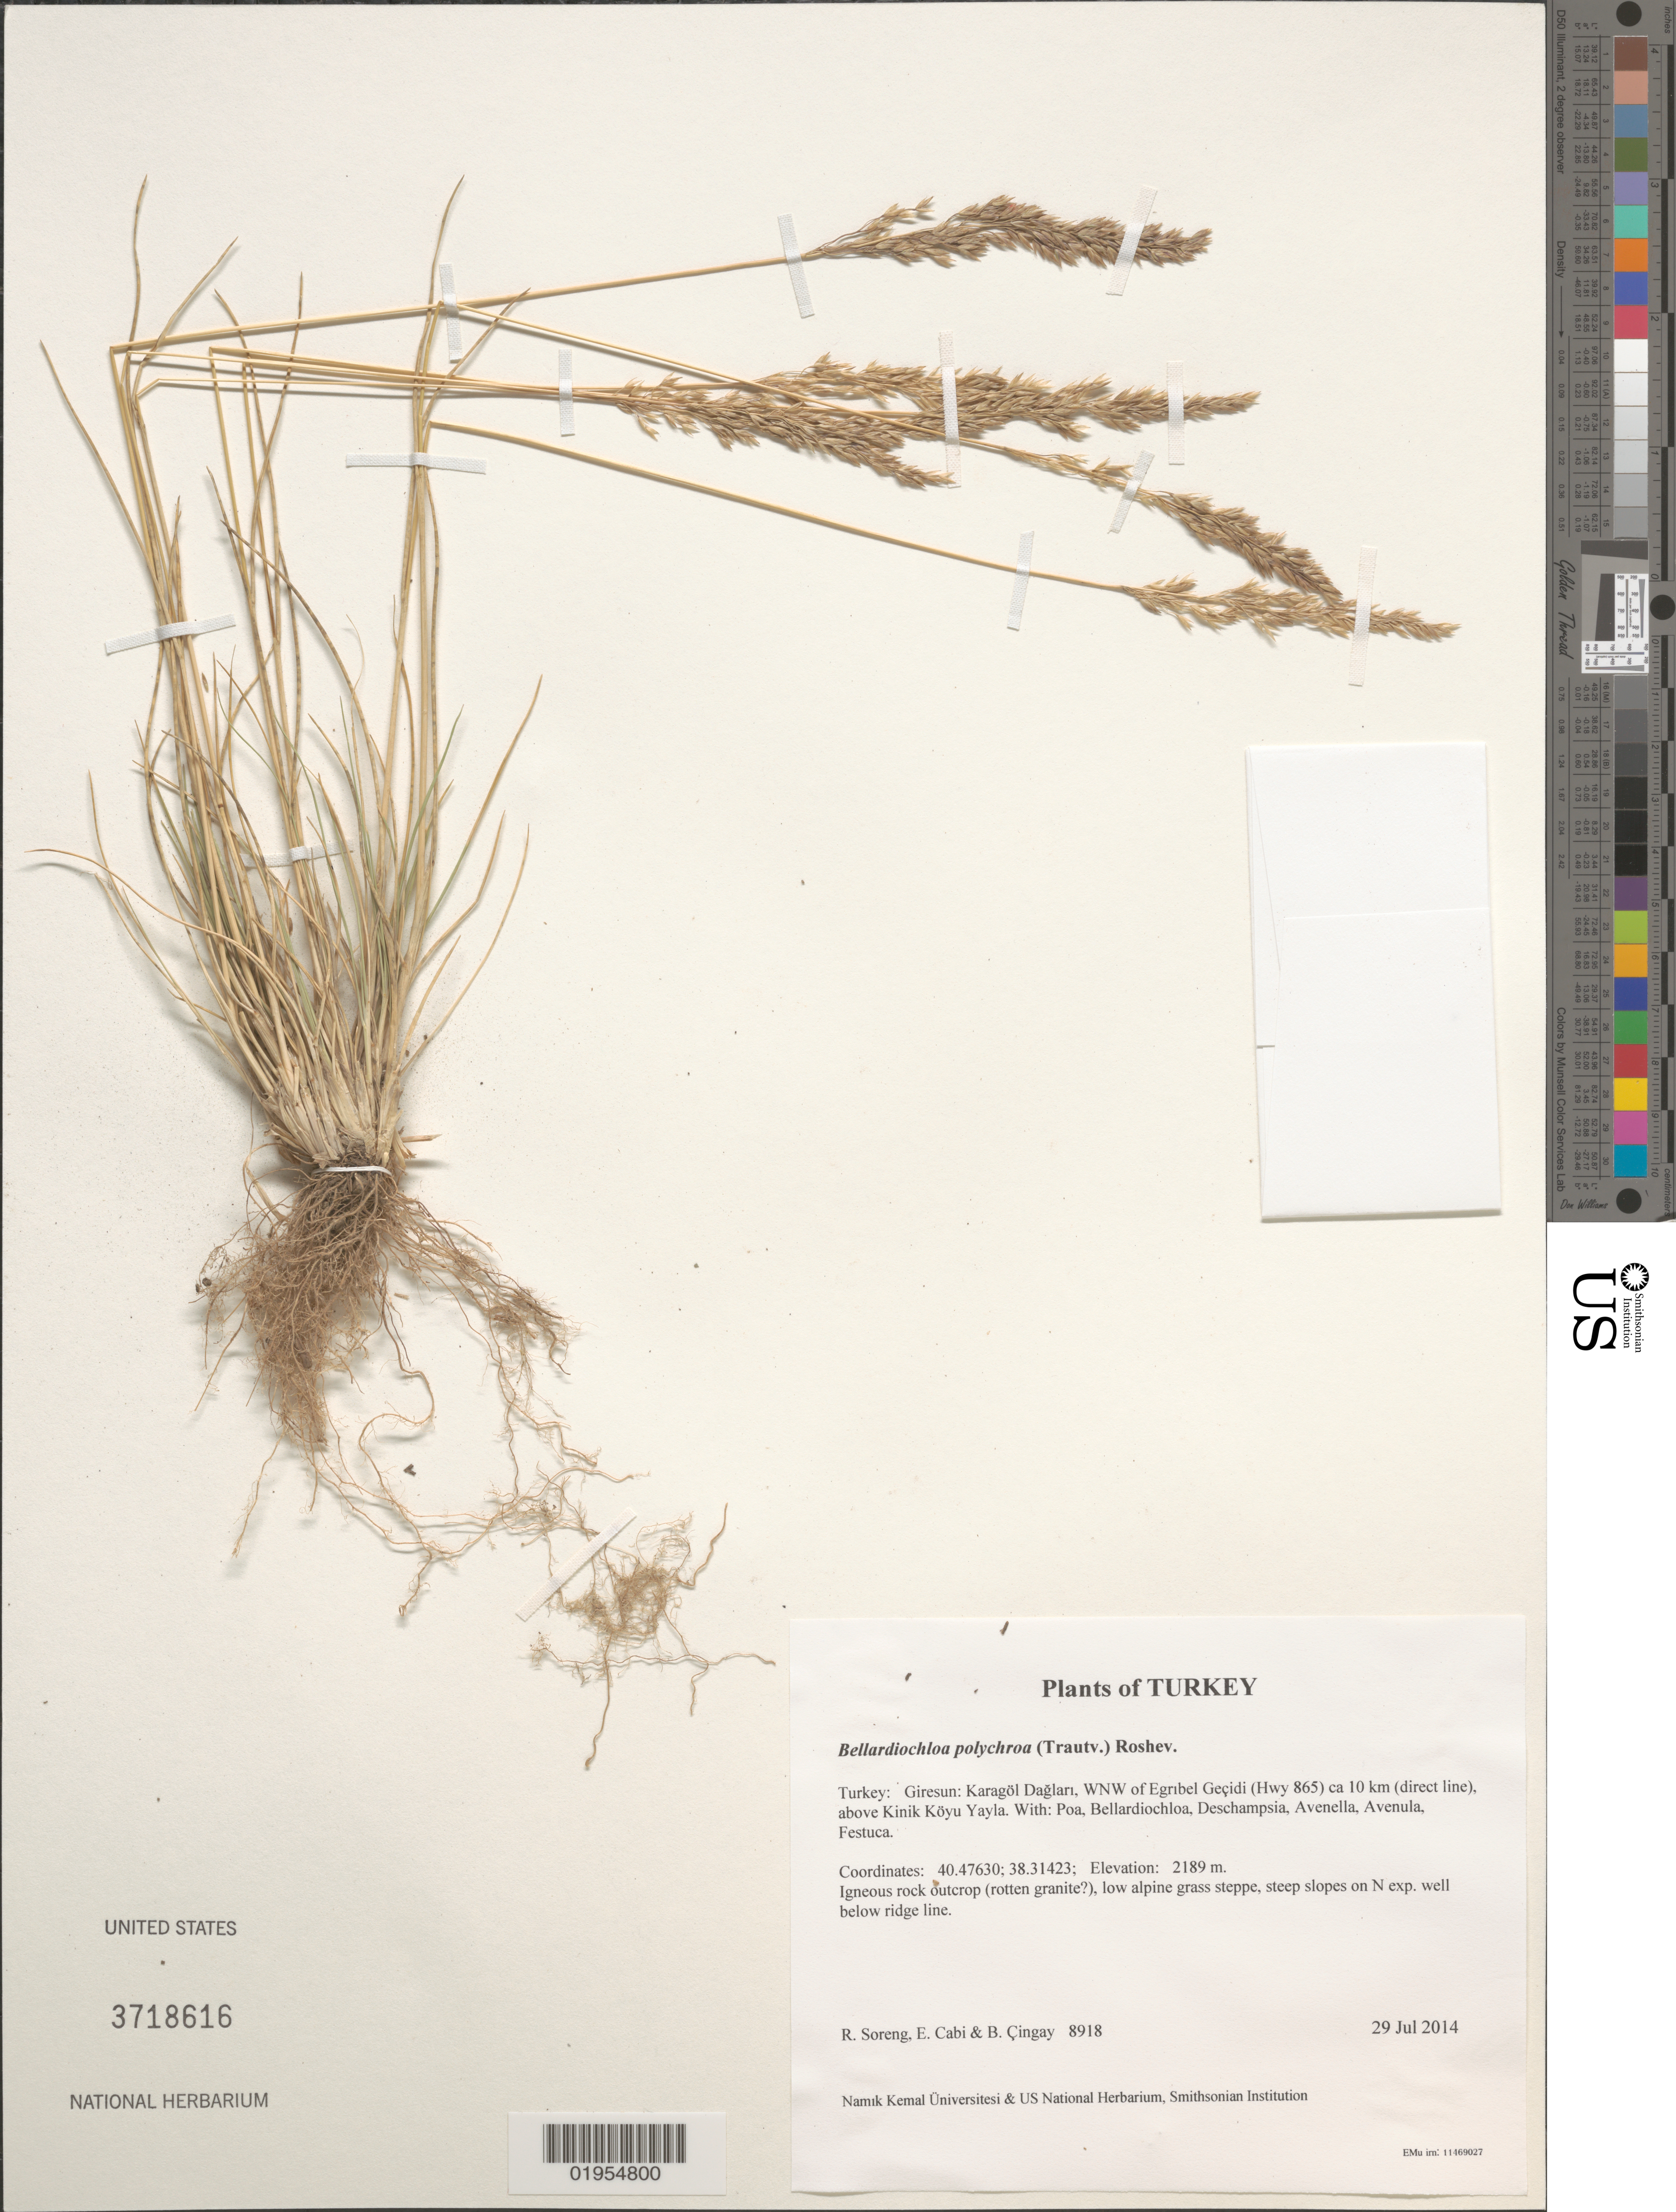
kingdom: Plantae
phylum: Tracheophyta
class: Liliopsida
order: Poales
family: Poaceae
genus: Bellardiochloa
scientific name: Bellardiochloa polychroa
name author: (Trautv.) Roshev.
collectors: R. J. Soreng, E. Cabi & B. Çıngay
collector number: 8918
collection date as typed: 29 Jul 2014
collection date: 2014-07-29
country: Turkey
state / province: Giresun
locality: Karagol Daglari, WNW of Egribel Pass (Hwy 865) ca 10 km (direct line), above Kinik Koyu Yayla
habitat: Igneous rock outcrop (rotten granite?), low alpine grass steppe, steep slopes on N exp. well below ridge line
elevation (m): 2189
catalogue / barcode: US 3718616